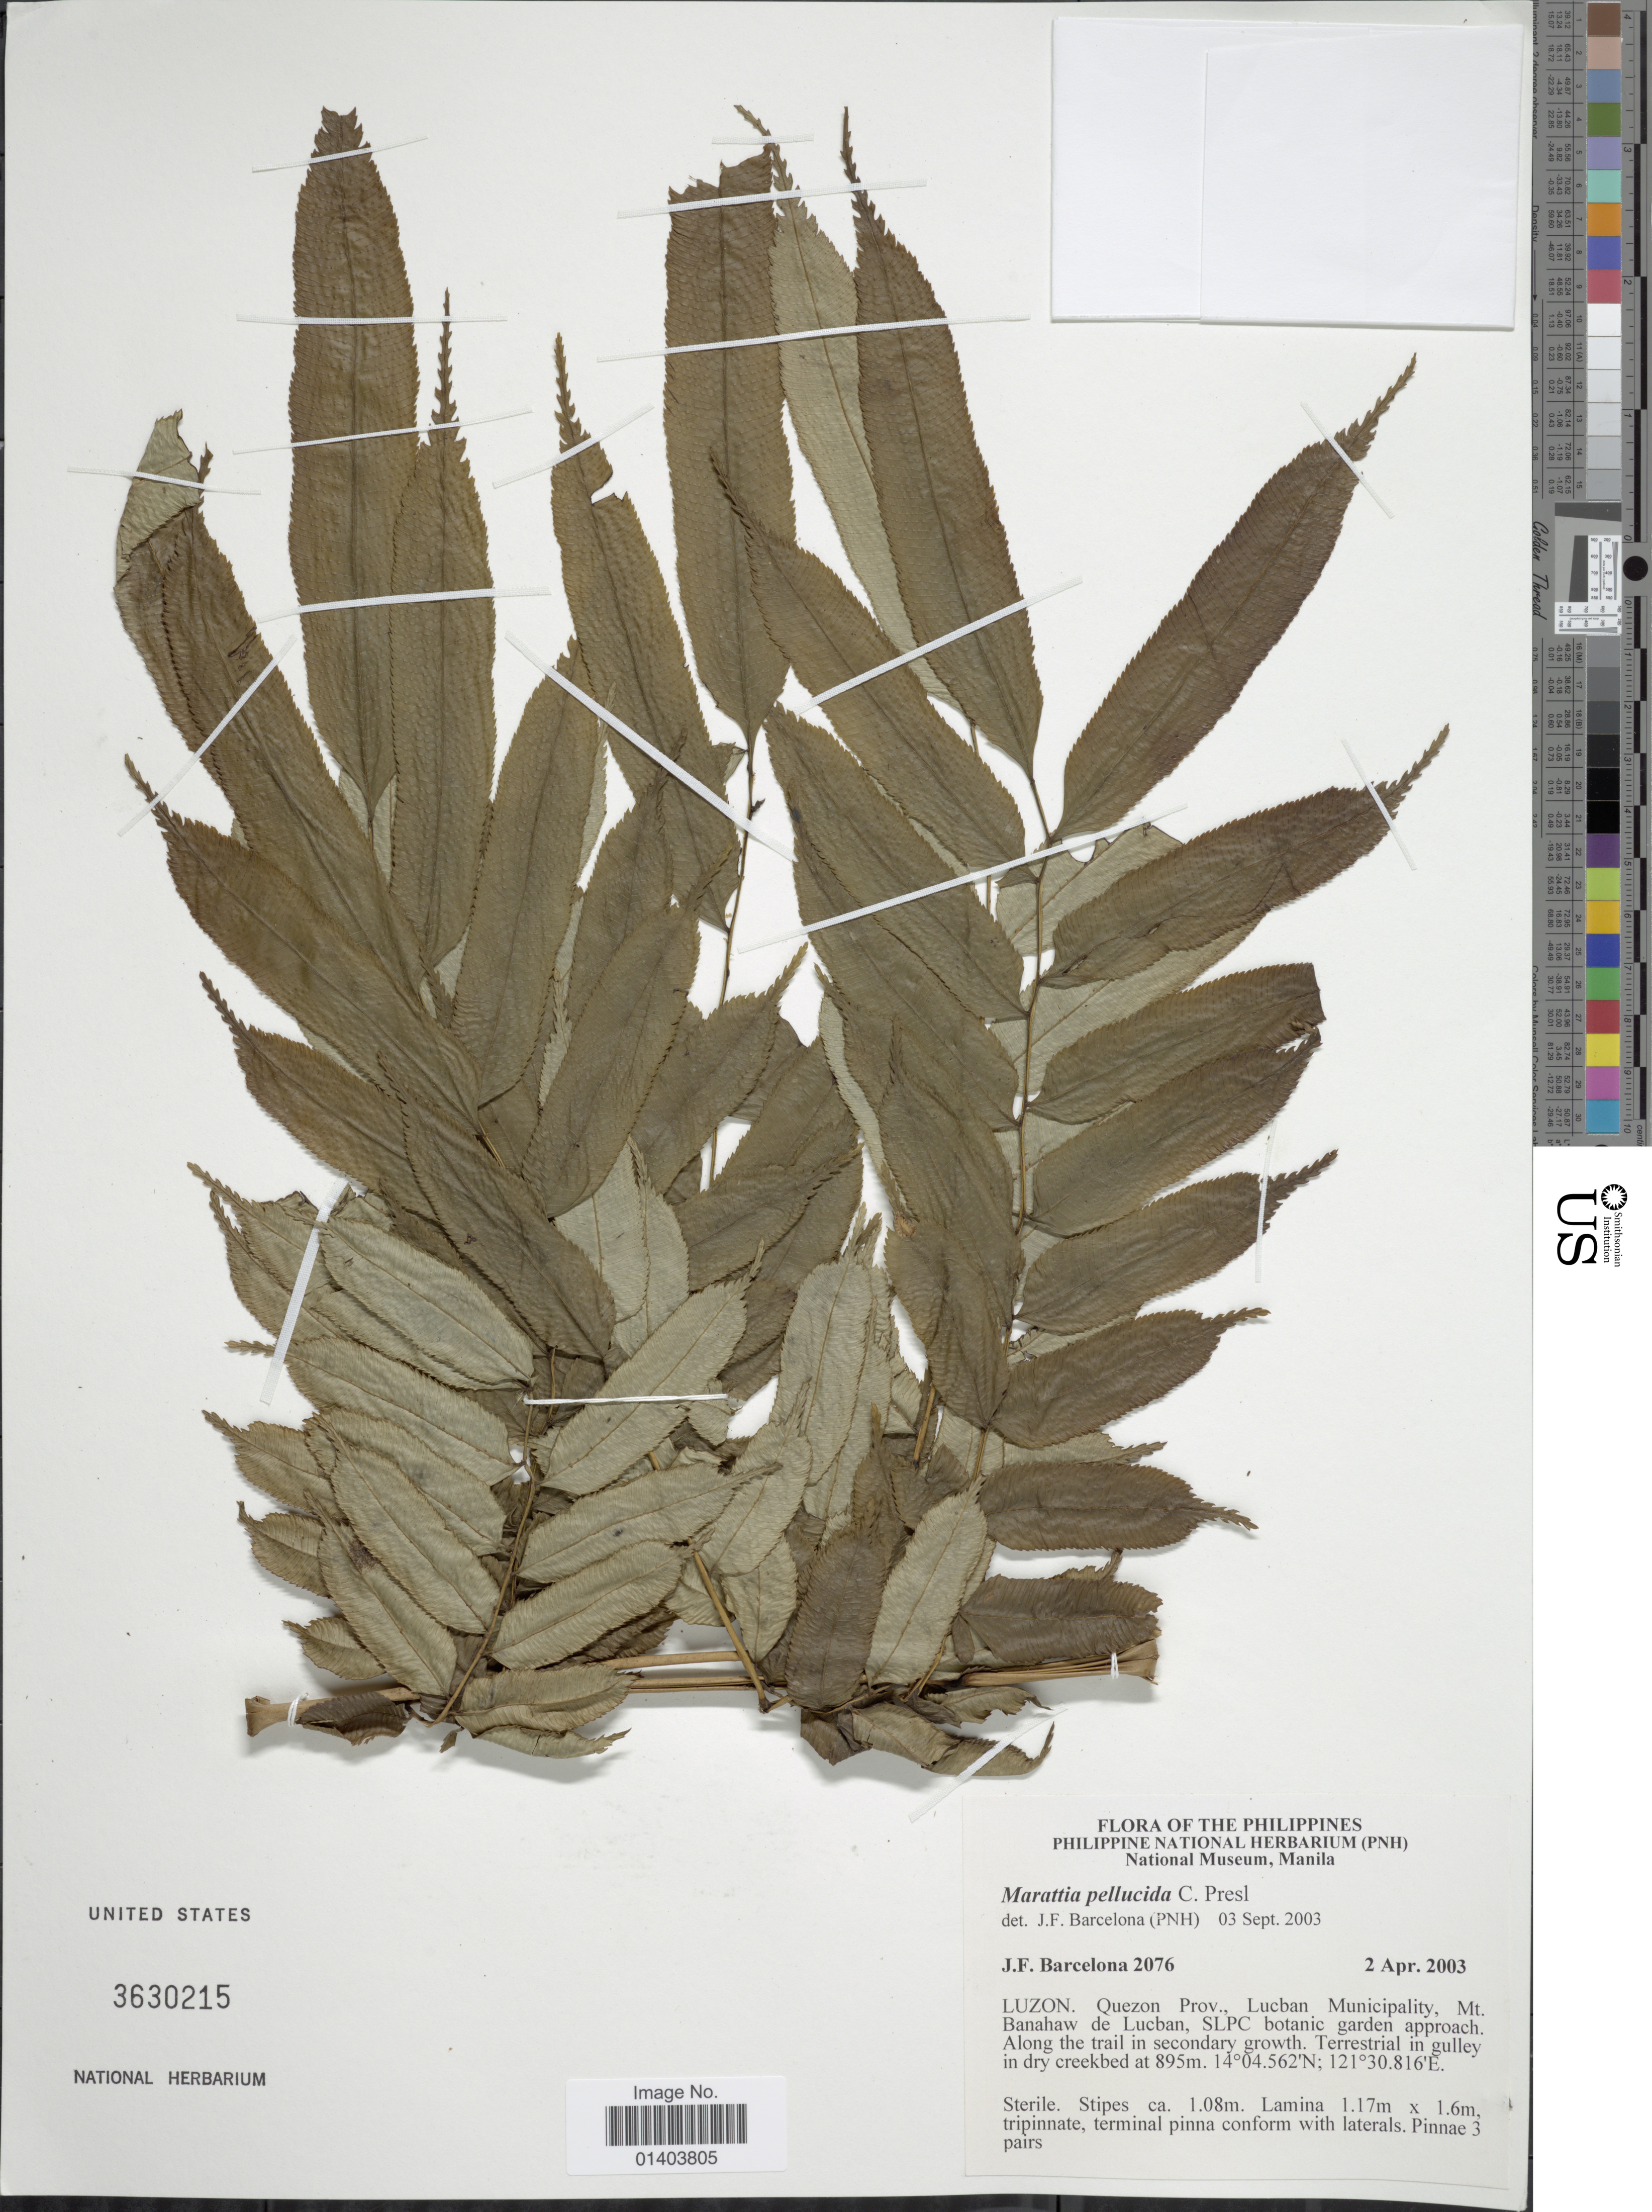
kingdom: Plantae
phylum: Tracheophyta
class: Polypodiopsida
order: Marattiales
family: Marattiaceae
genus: Ptisana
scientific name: Ptisana pellucida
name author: (C. Presl) Murdock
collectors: J. F. Barcelona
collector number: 2076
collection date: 2003-04-02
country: Philippines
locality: Luzon, Quezon Prov., Lucban Municipality, Brgy. Samil, Mt Banahaw de Lucban, SLPC botanic garden approach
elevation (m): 895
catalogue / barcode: US 3630215